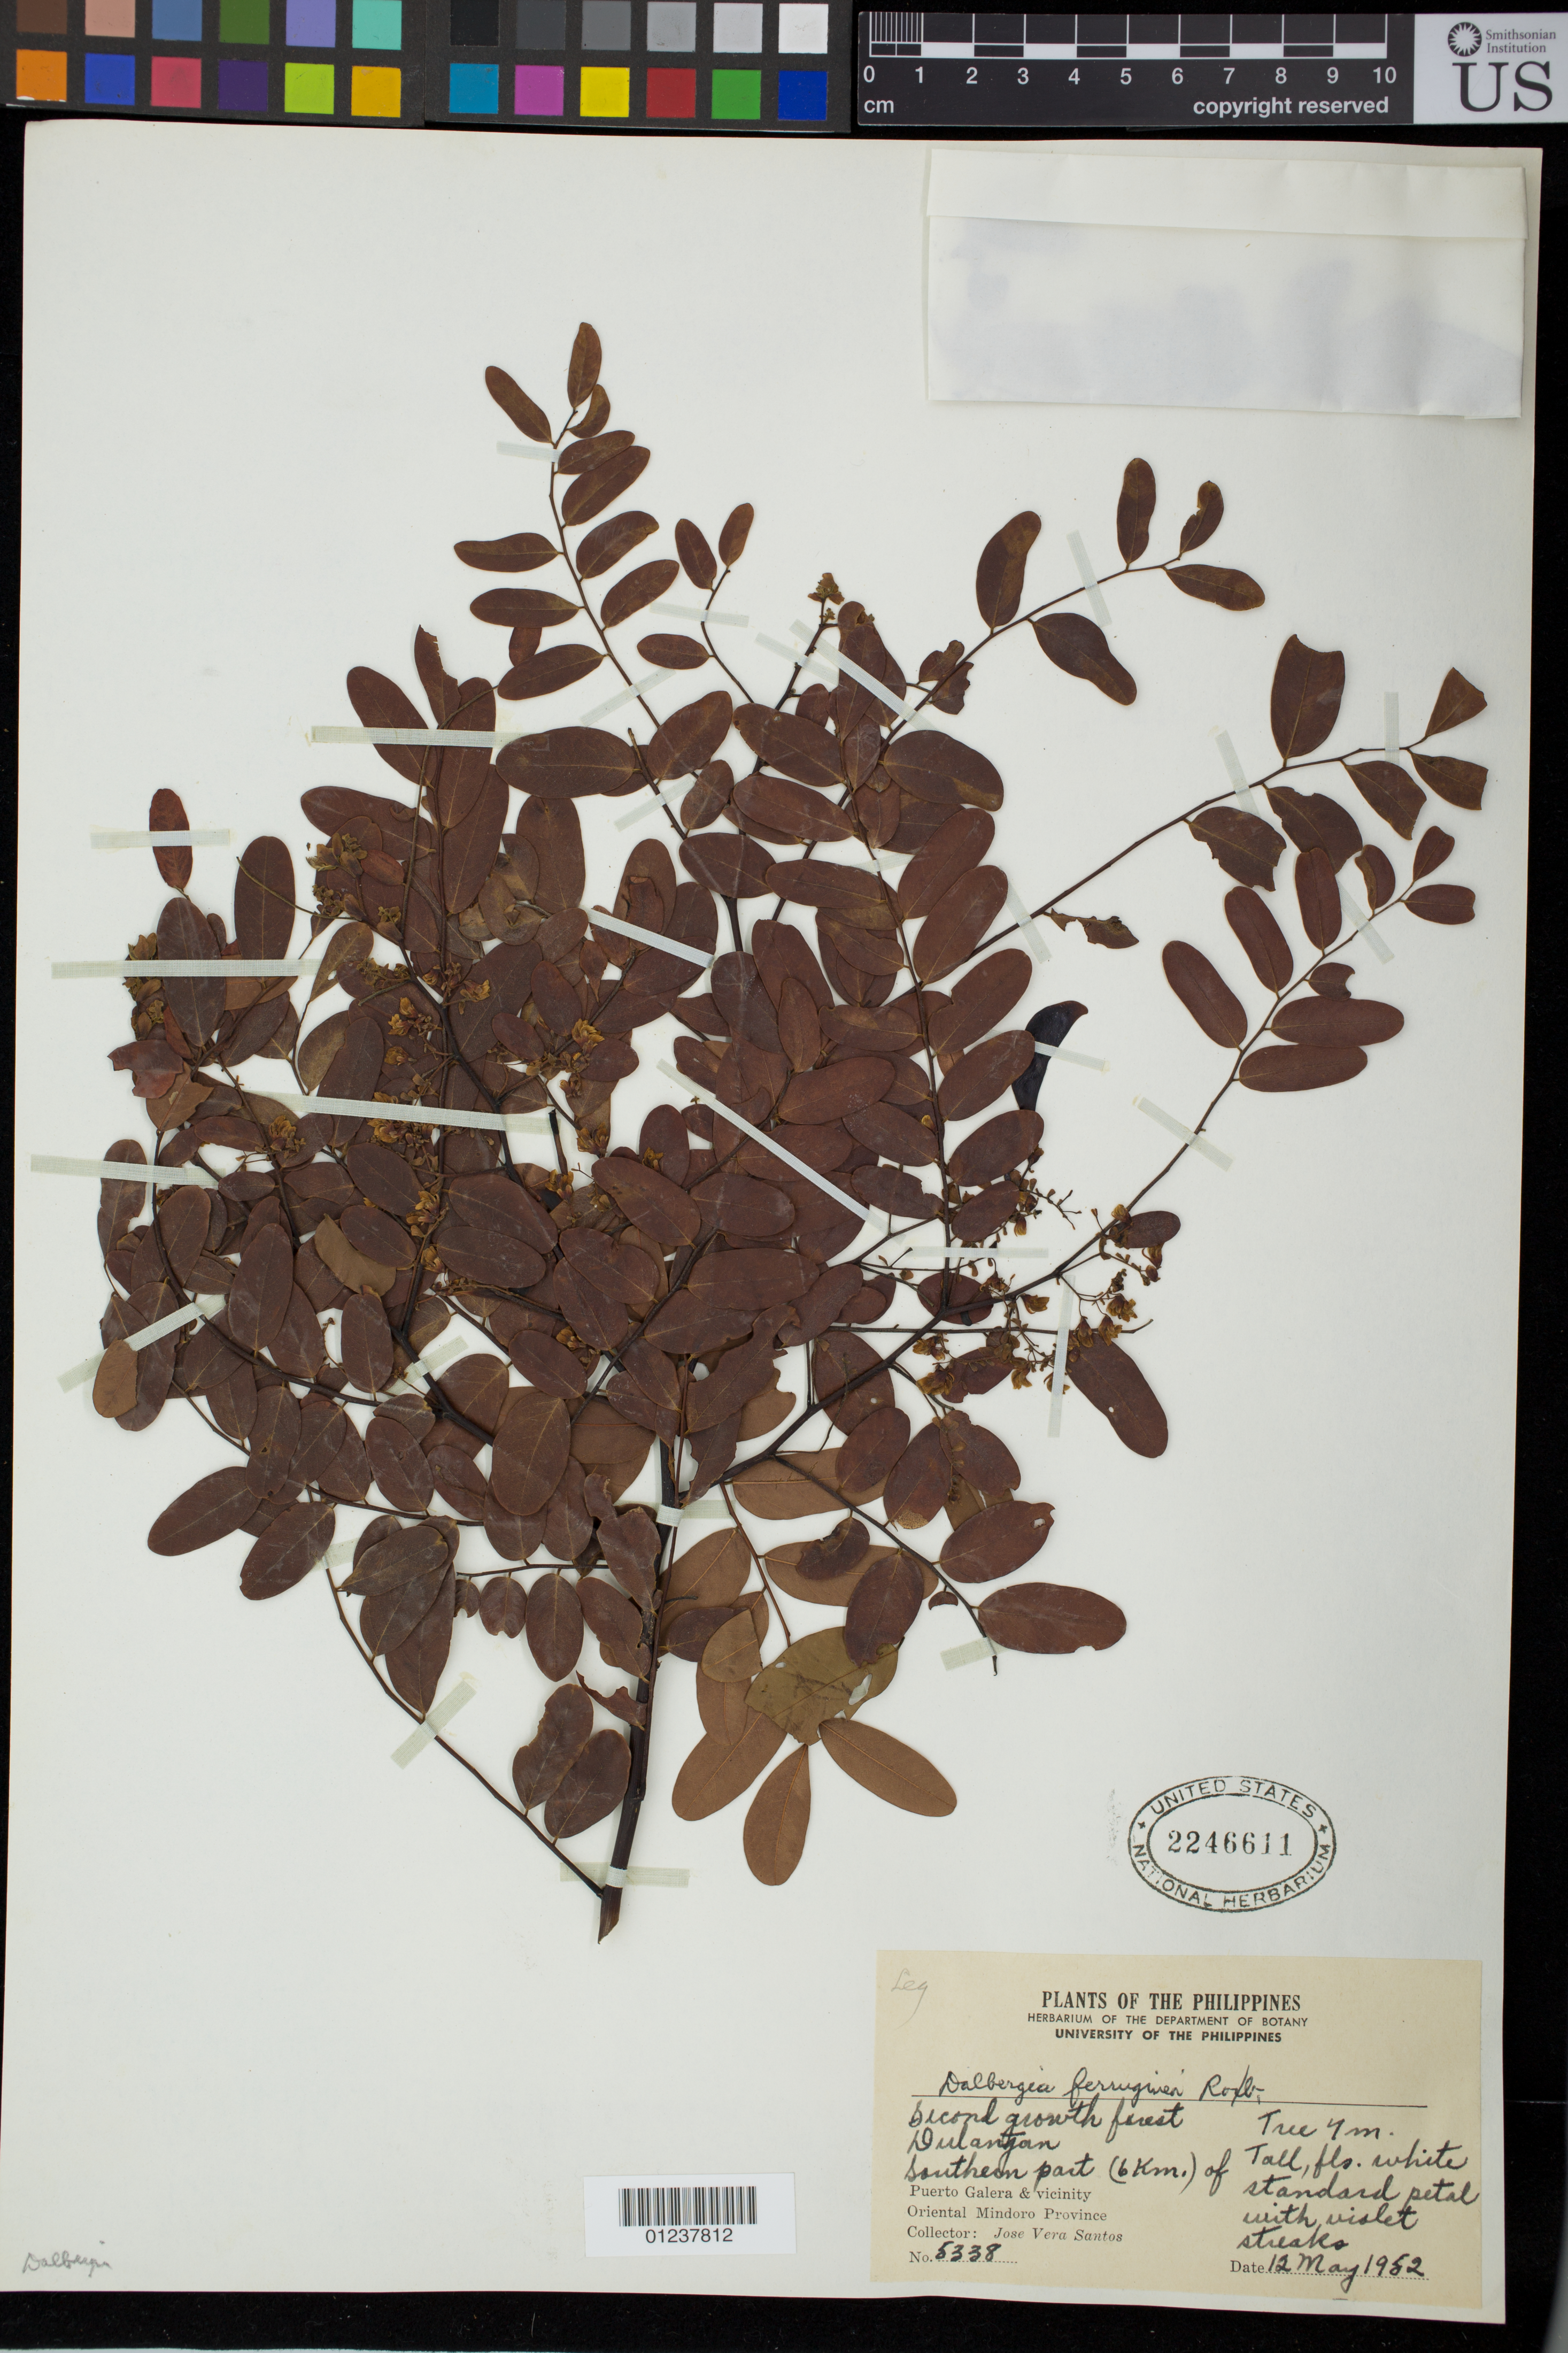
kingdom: Plantae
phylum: Tracheophyta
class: Magnoliopsida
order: Fabales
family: Fabaceae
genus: Dalbergia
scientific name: Dalbergia ferruginea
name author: Roxb.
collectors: J. Santos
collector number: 5338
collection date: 1952-05-12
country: Philippines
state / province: Mimaropa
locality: Southern part (6 km) of Puerto Galera & vacinity Oriental Mindoro Province.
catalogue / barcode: US 2246611